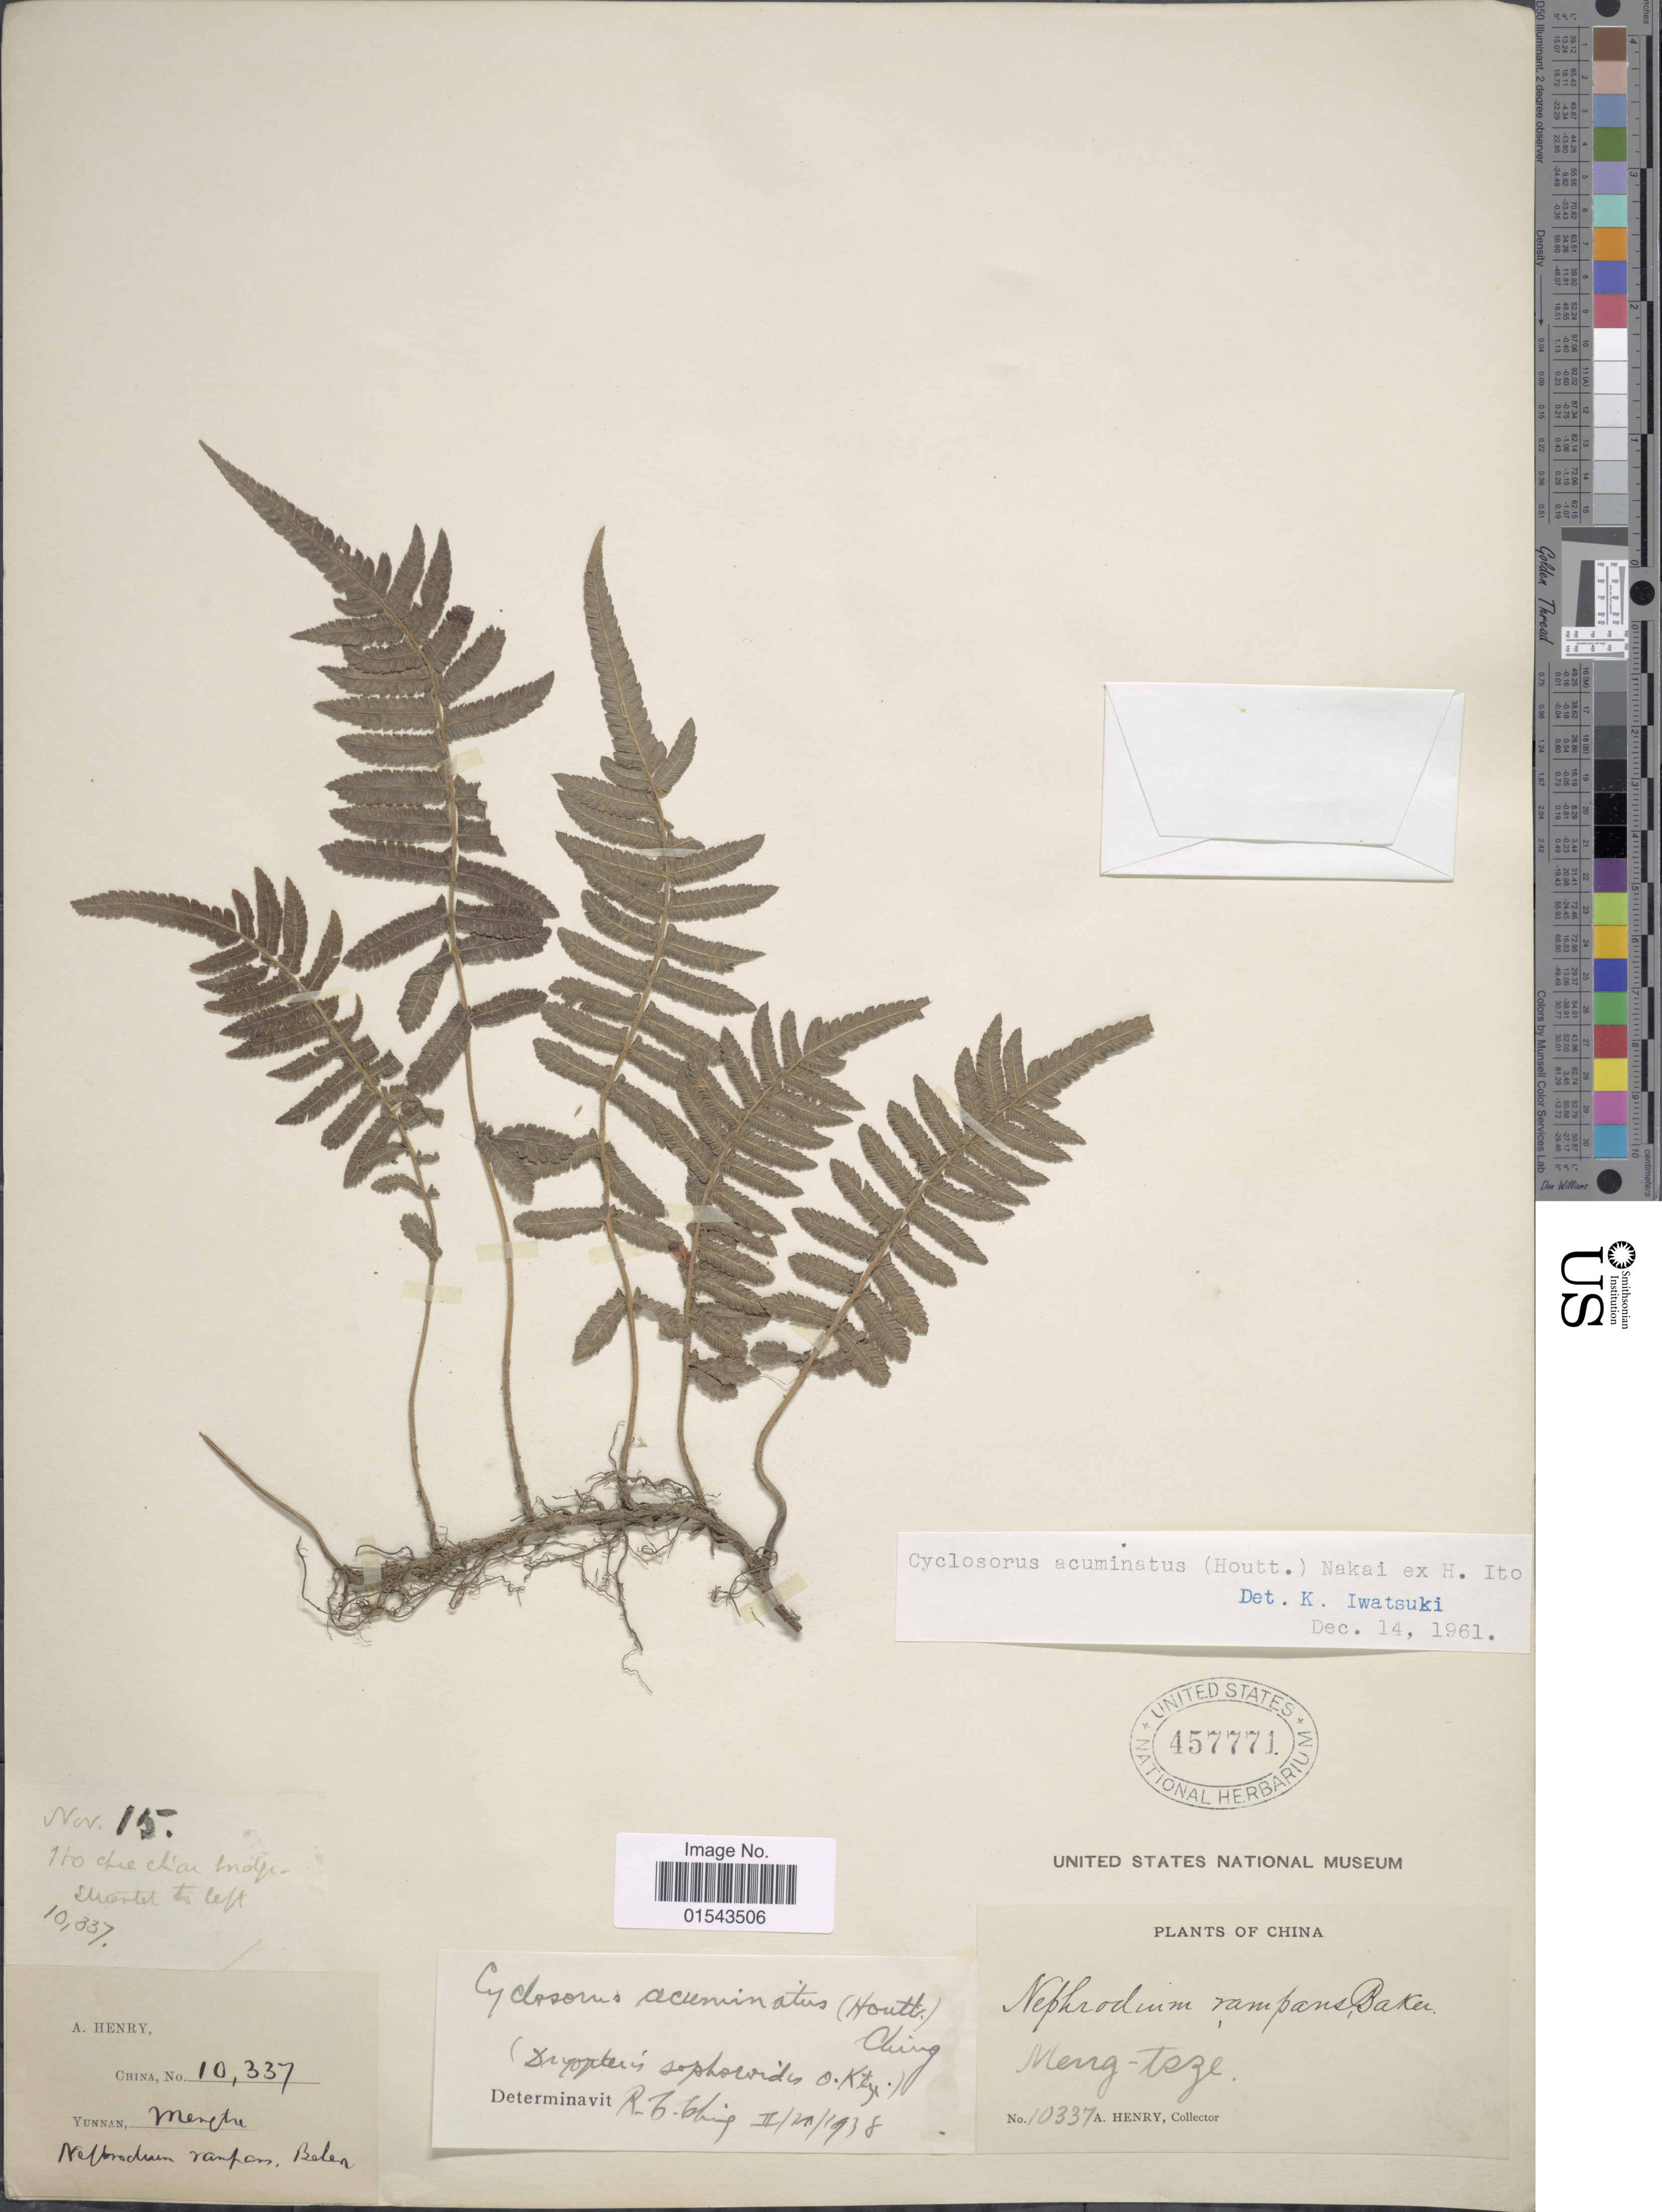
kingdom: Plantae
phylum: Tracheophyta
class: Polypodiopsida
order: Polypodiales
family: Thelypteridaceae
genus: Christella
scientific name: Christella acuminata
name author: (Houtt.) H. Lév.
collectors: A. Henry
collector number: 10337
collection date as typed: Transcribed d/m/y: /11/15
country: China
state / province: Yunnan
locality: Meng-Tsze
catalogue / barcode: US 457771